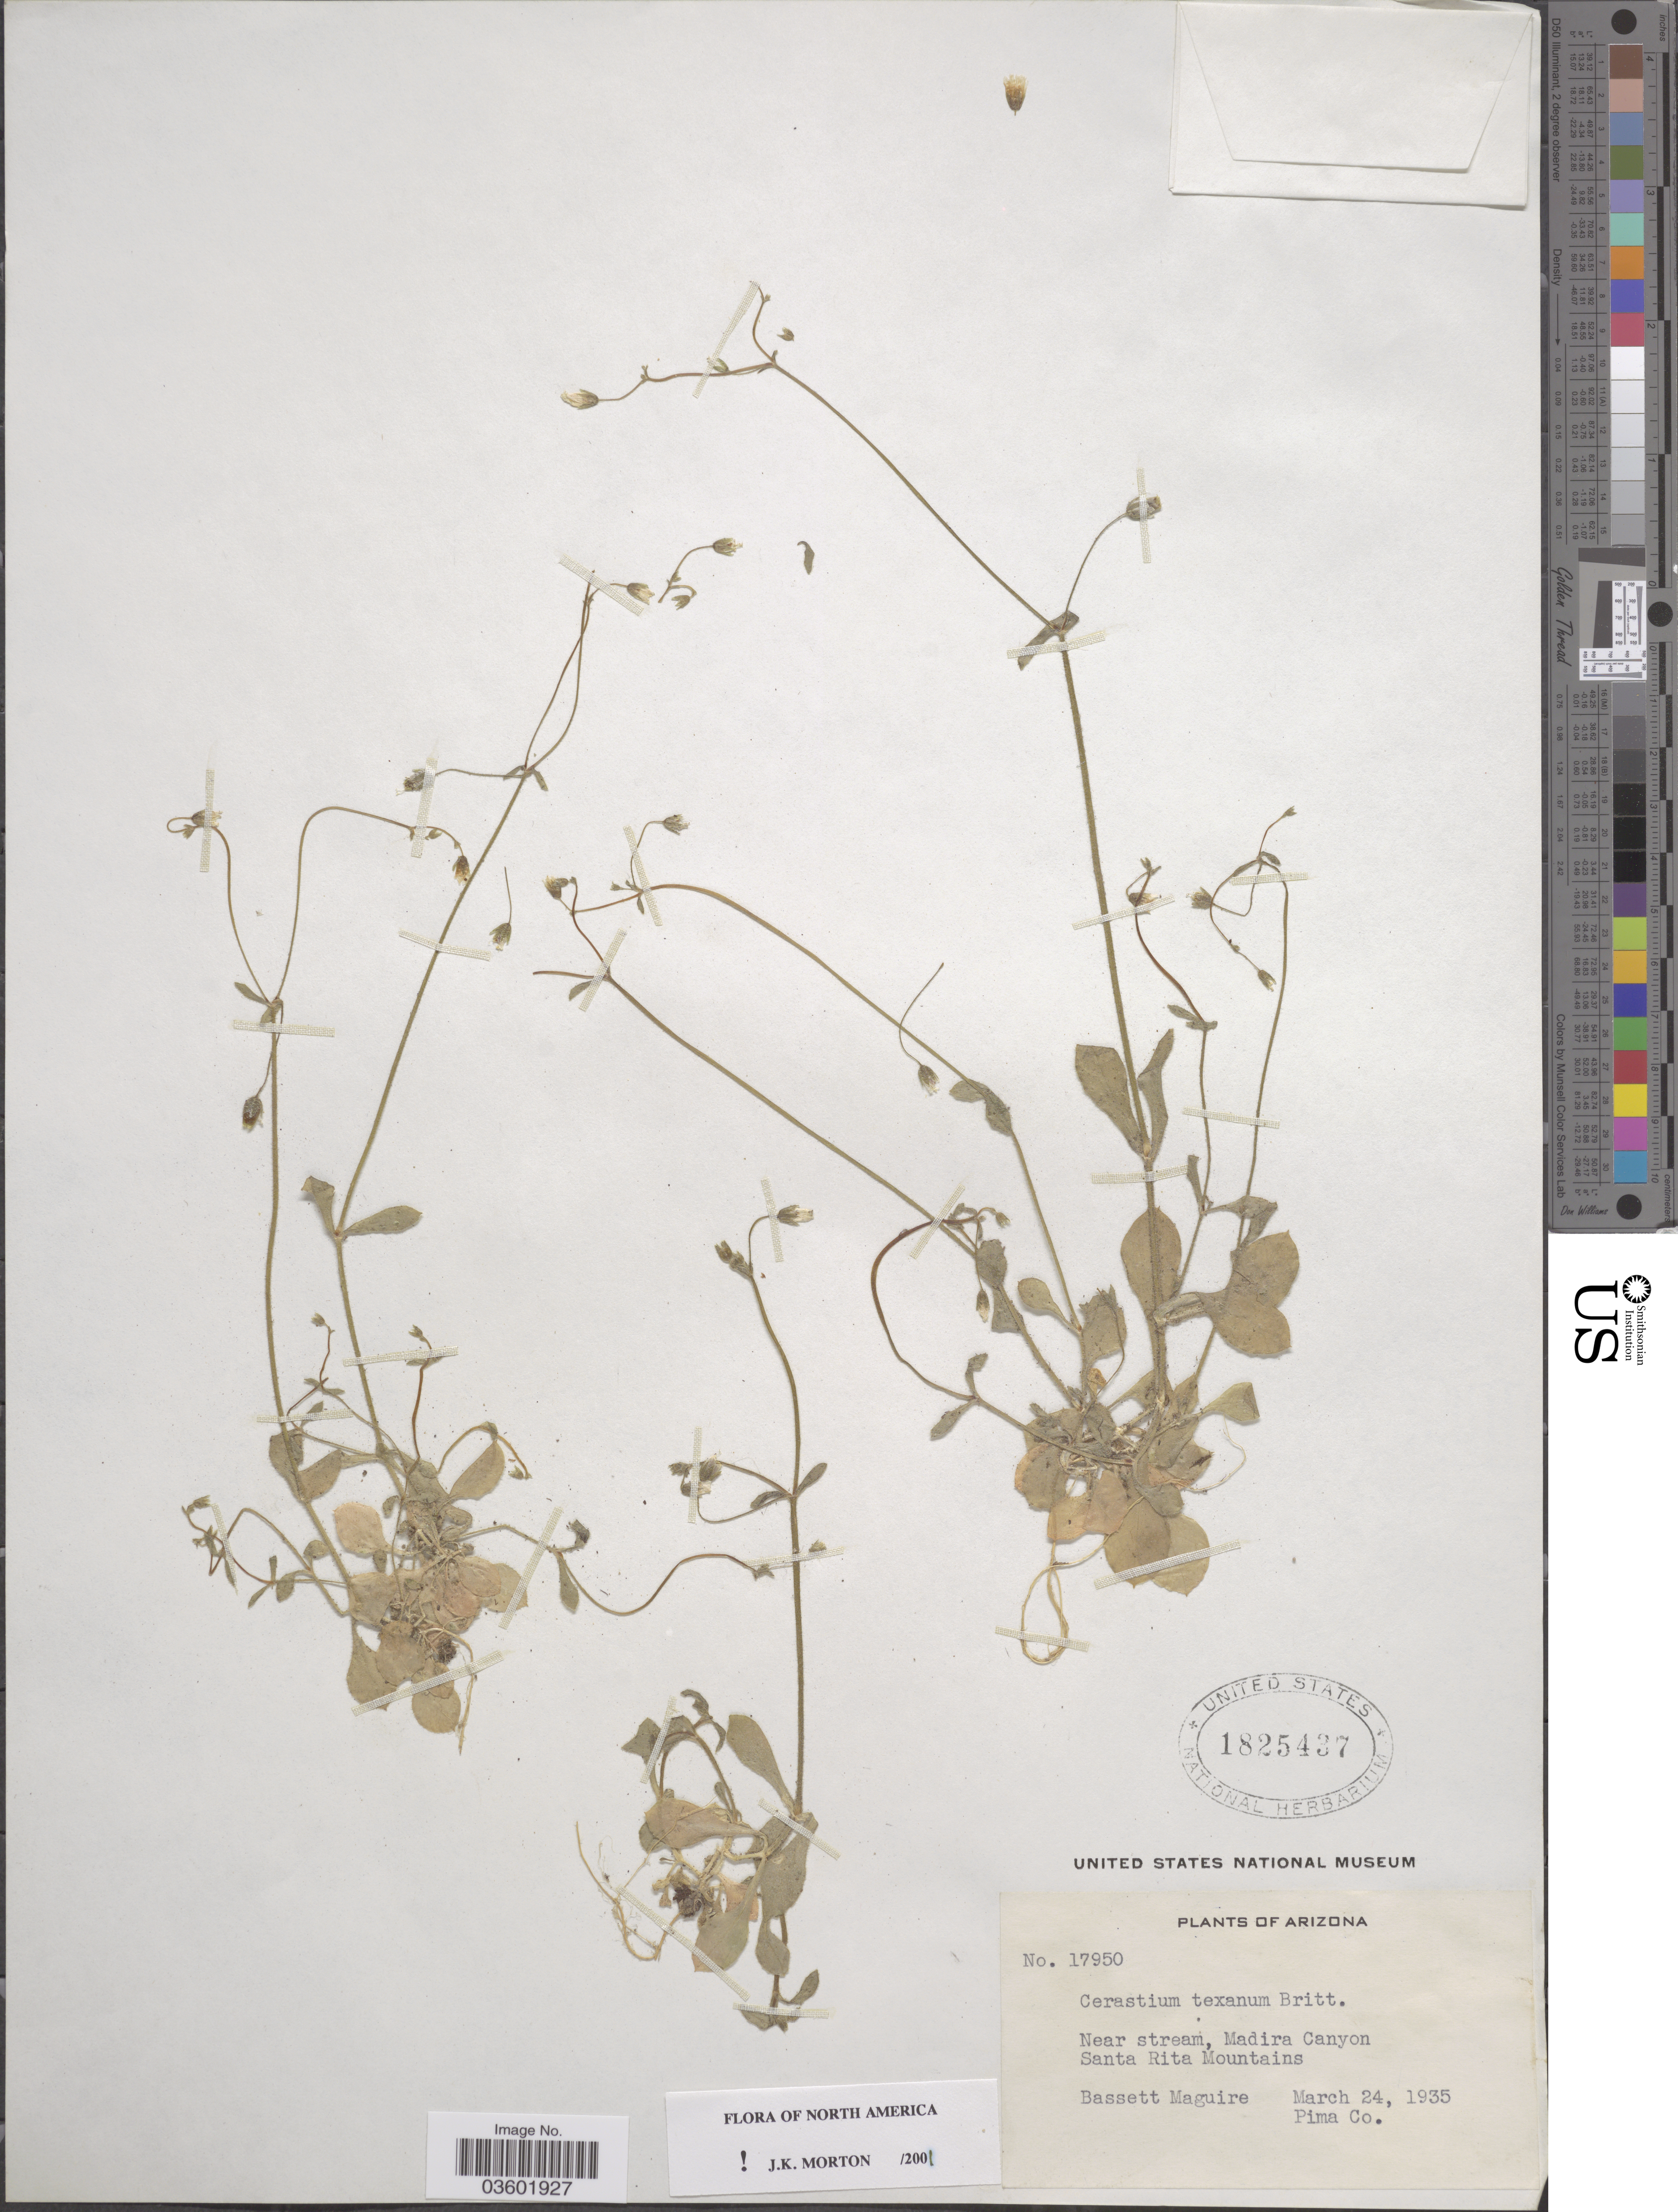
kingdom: Plantae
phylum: Tracheophyta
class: Magnoliopsida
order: Caryophyllales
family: Caryophyllaceae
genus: Cerastium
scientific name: Cerastium texanum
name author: Britton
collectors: B. Maguire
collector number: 17950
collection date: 1935-03-24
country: United States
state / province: Arizona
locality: Near stream, Madira Canyon, Santa Rita Mountains.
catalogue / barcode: US 1825437